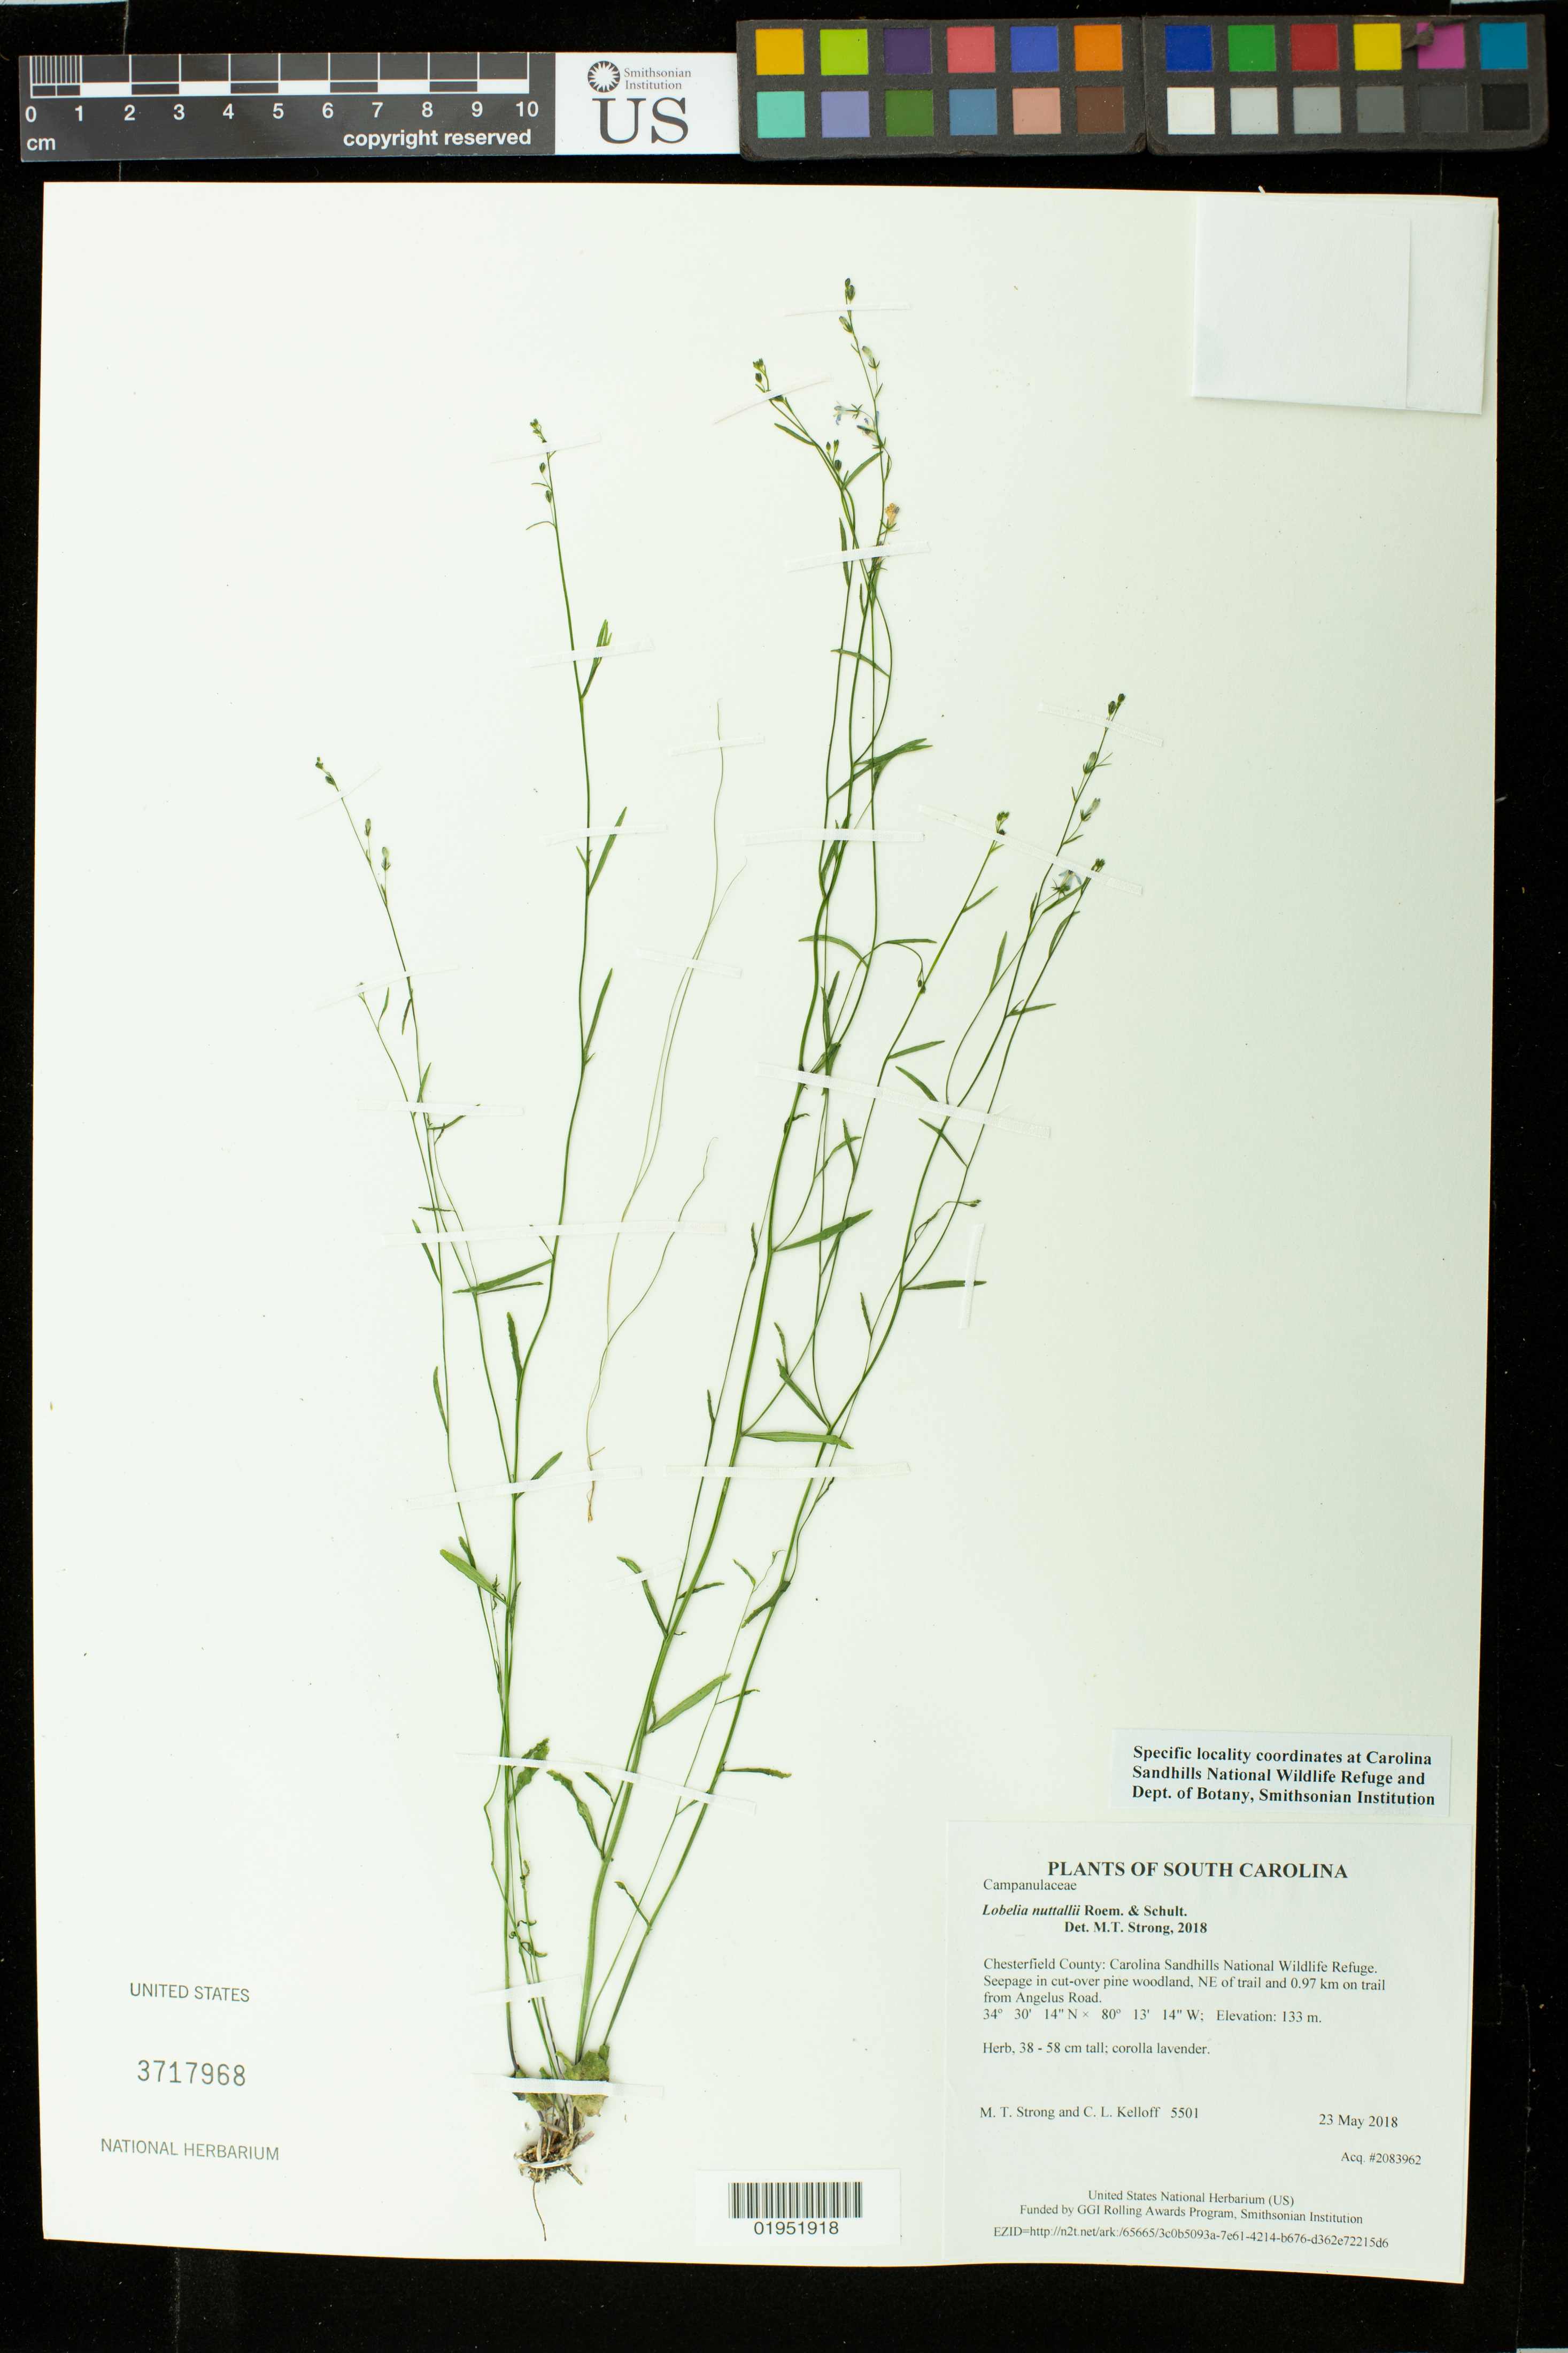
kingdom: Plantae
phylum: Tracheophyta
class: Magnoliopsida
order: Asterales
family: Campanulaceae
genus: Lobelia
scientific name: Lobelia nuttallii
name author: Schult.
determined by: Strong, Mark T., (BOT), Smithsonian Institution - National Museum of Natural History (UNITED STATES)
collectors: M. T. Strong & C. L. Kelloff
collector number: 5501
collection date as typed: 23 May 2018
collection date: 2018-05-23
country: United States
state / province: South Carolina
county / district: Chesterfield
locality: Carolina Sandhills National Wildlife Refuge. Seepage in cut-over pine woodland, NE of trail and 0.97 km on trail from Angelus Road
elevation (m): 133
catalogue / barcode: US 3717968